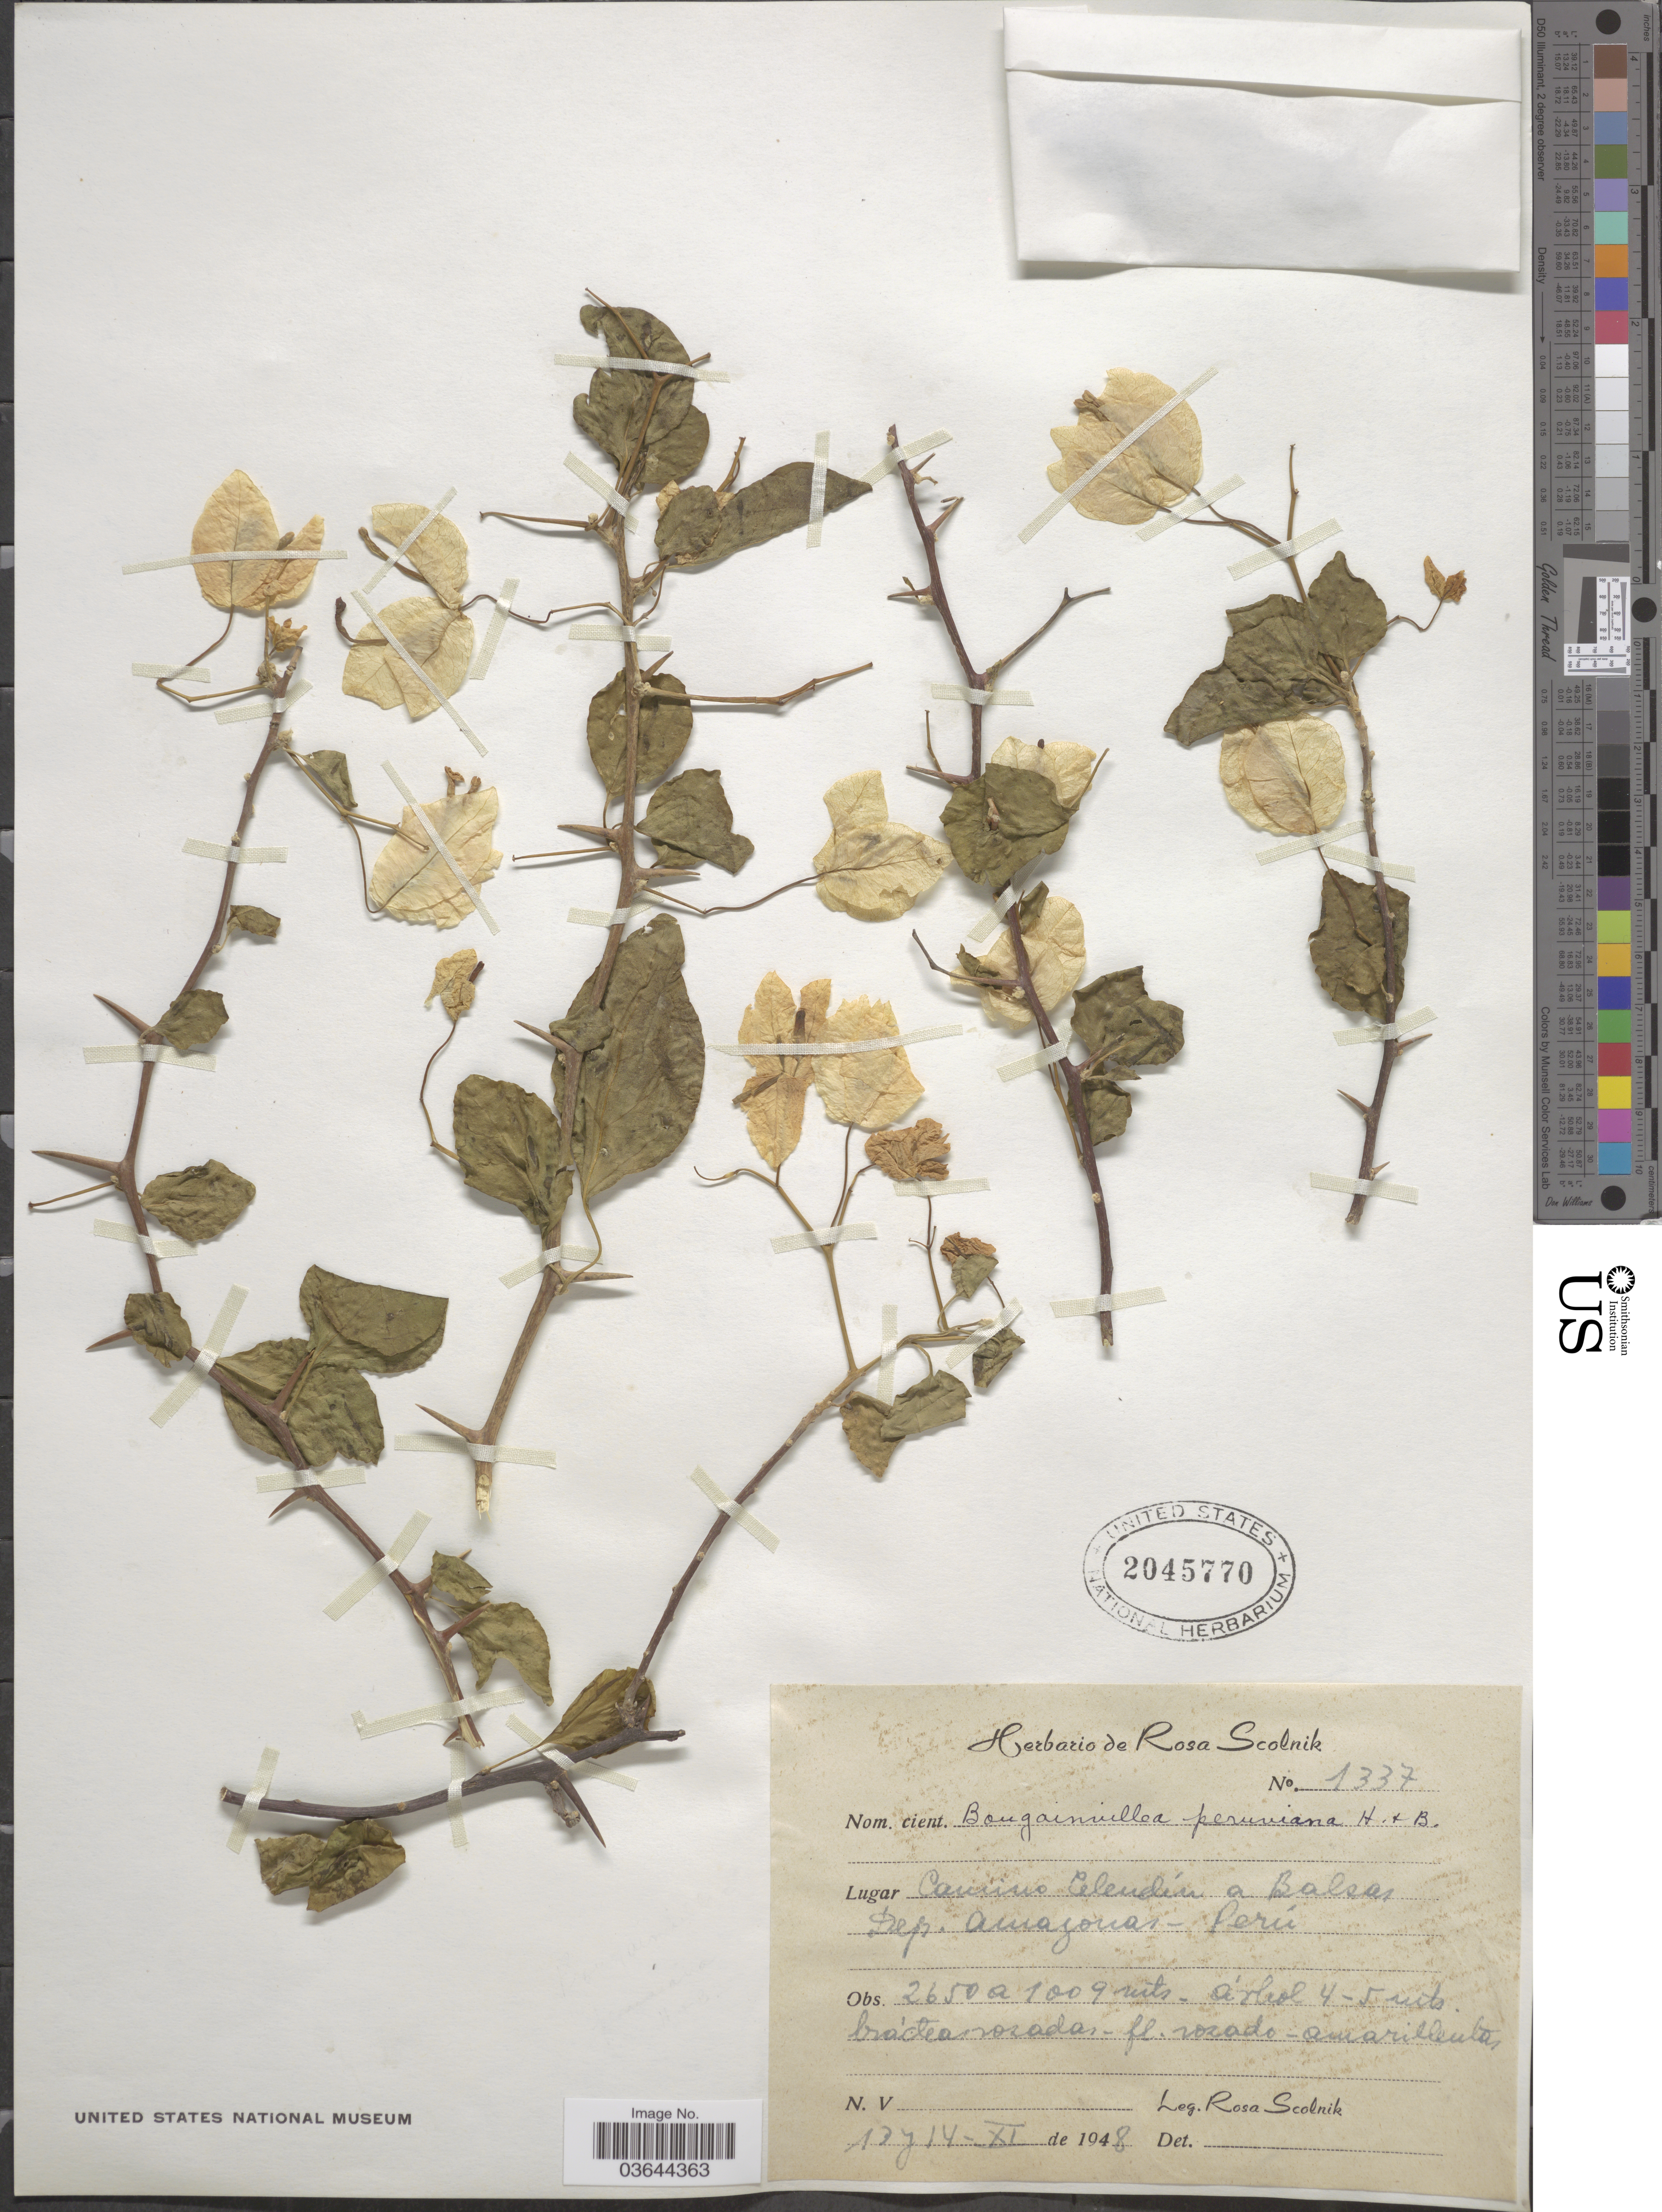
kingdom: Plantae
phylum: Tracheophyta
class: Magnoliopsida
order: Caryophyllales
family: Nyctaginaceae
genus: Bougainvillea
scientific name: Bougainvillea peruviana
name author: Nees & Mart.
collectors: R. Scolnik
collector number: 1337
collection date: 1948-11-13/1948-11-14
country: Peru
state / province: Amazonas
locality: Camino Celendín a Balsas. Dep. Amazonas.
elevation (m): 1009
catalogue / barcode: US 2045770